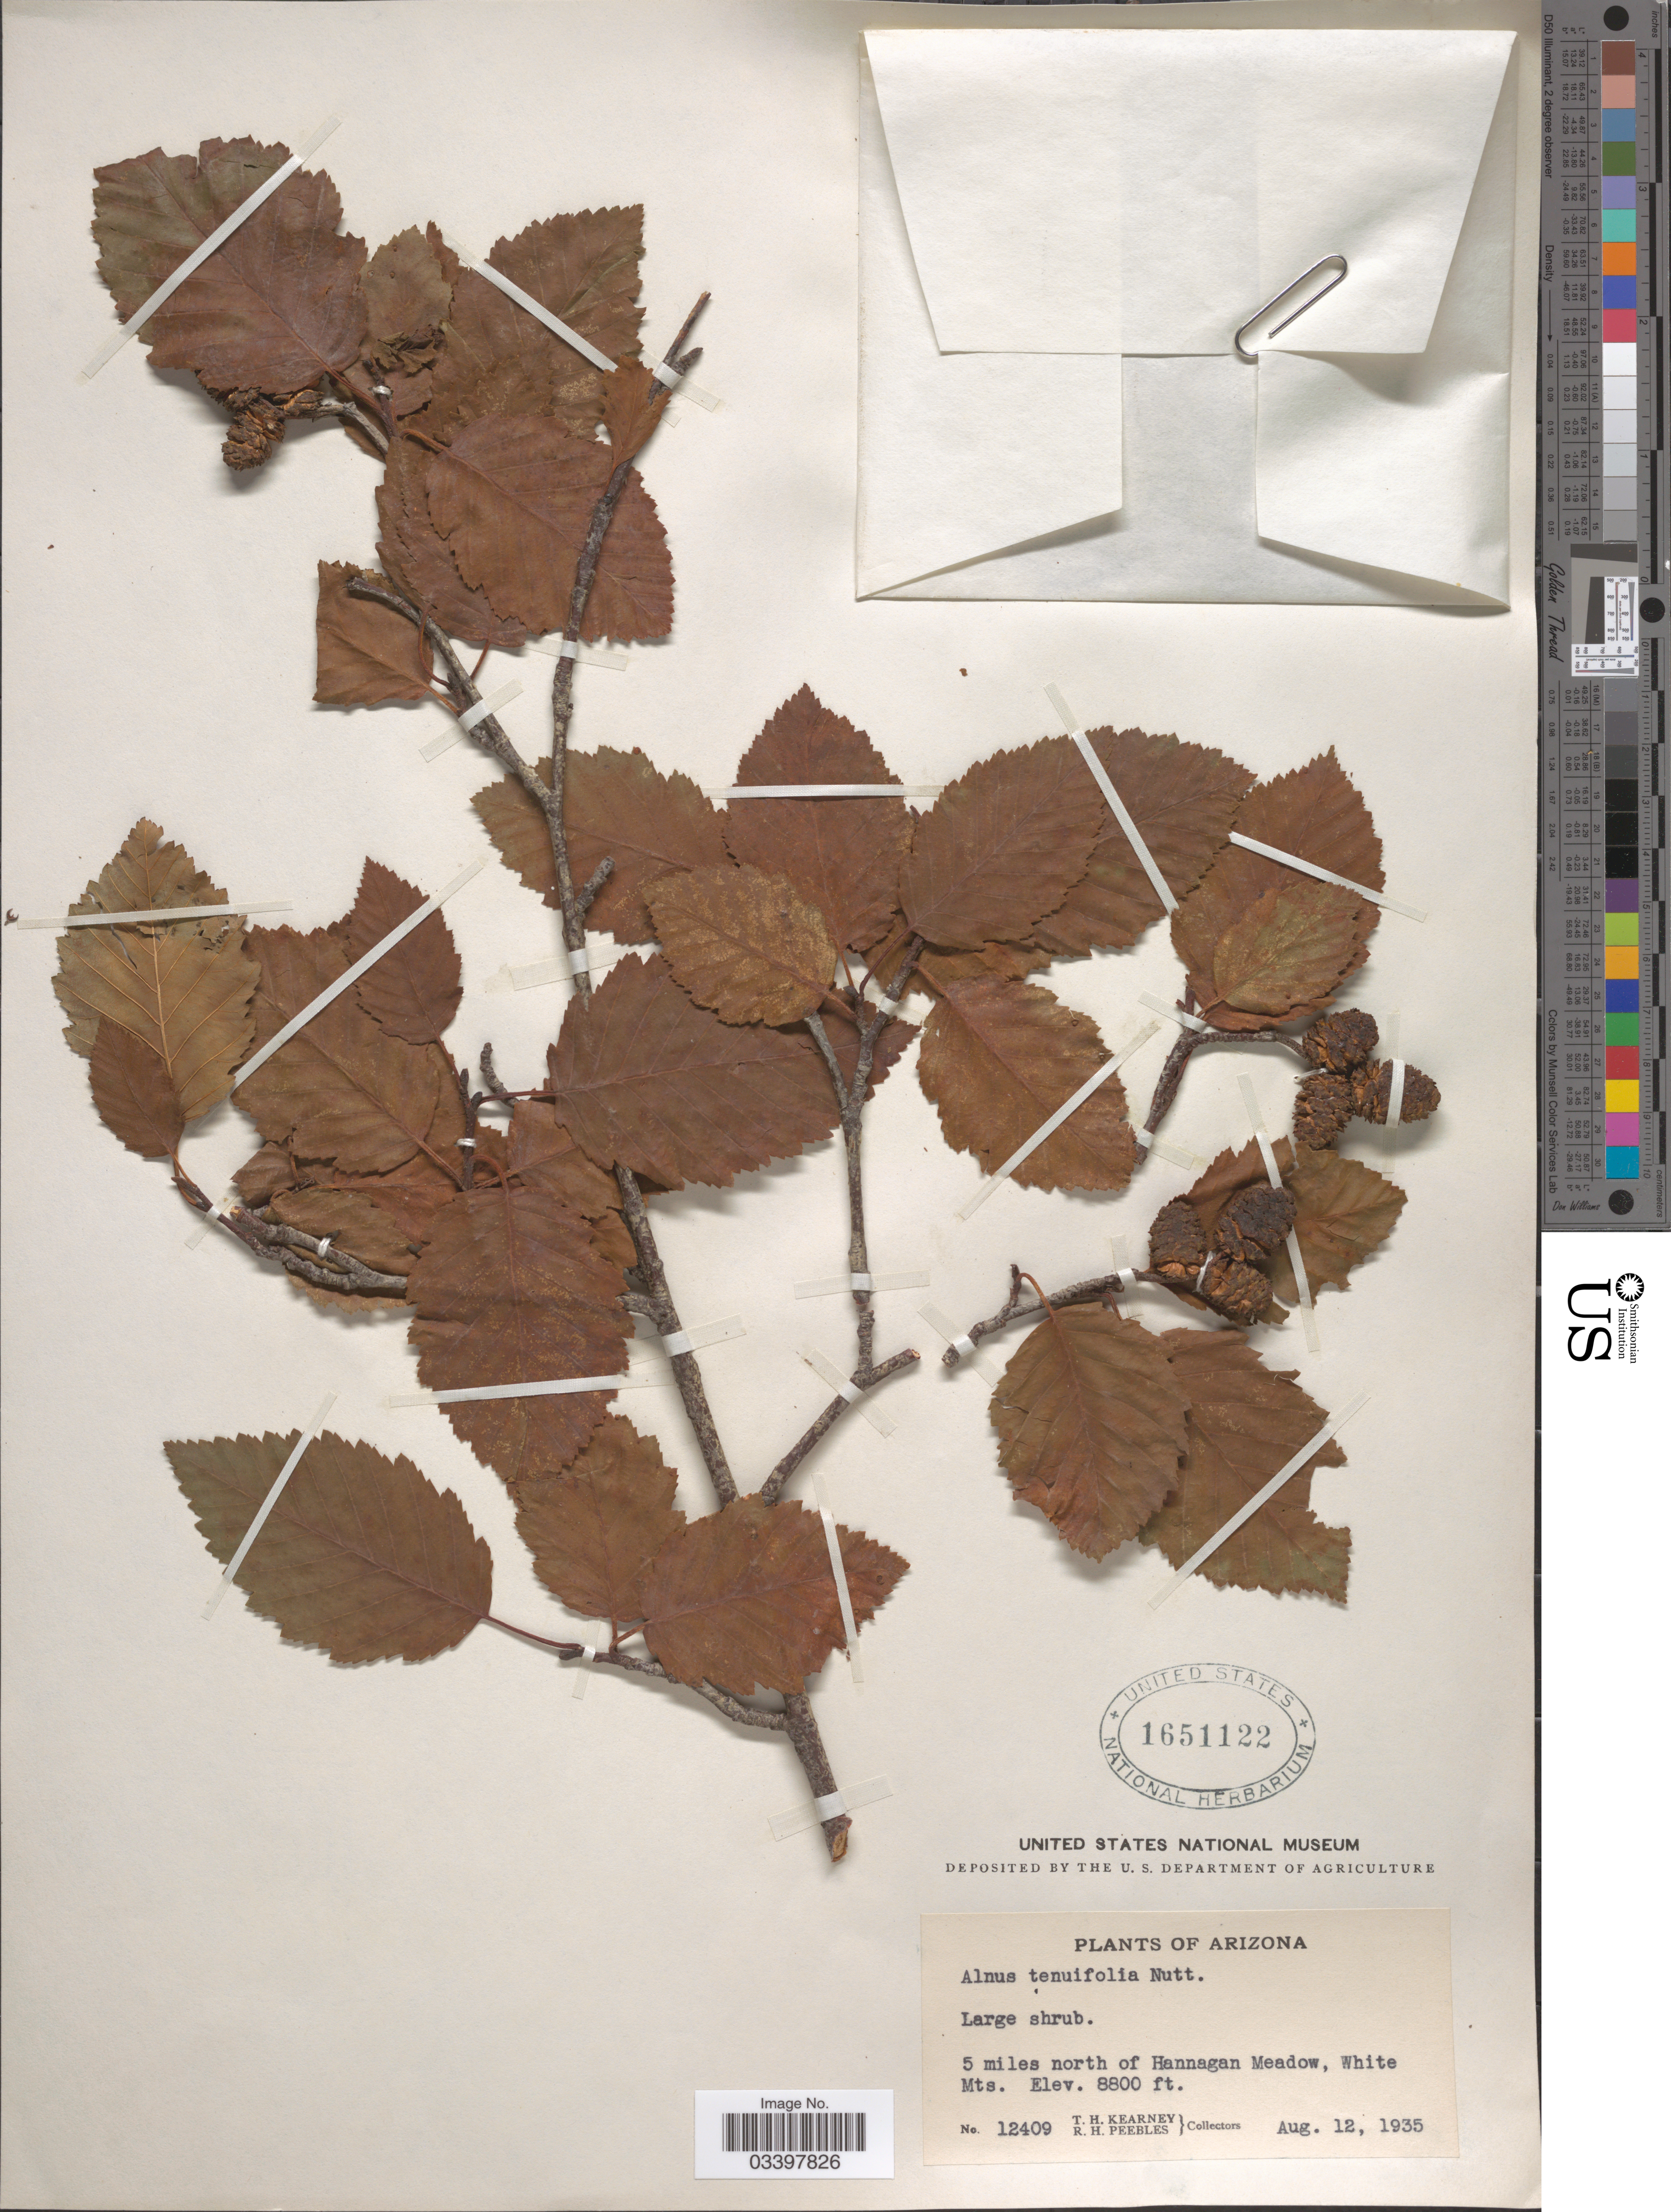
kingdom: Plantae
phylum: Tracheophyta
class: Magnoliopsida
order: Fagales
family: Betulaceae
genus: Alnus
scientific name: Alnus incana subsp. tenuifolia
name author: (Nutt.) Breitung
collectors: T. H. Kearney & R. H. Peebles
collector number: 12409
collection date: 1935-08-12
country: United States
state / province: Arizona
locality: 5 miles north of Hannagan Meadow, White Mts.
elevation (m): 2682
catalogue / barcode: US 1651122